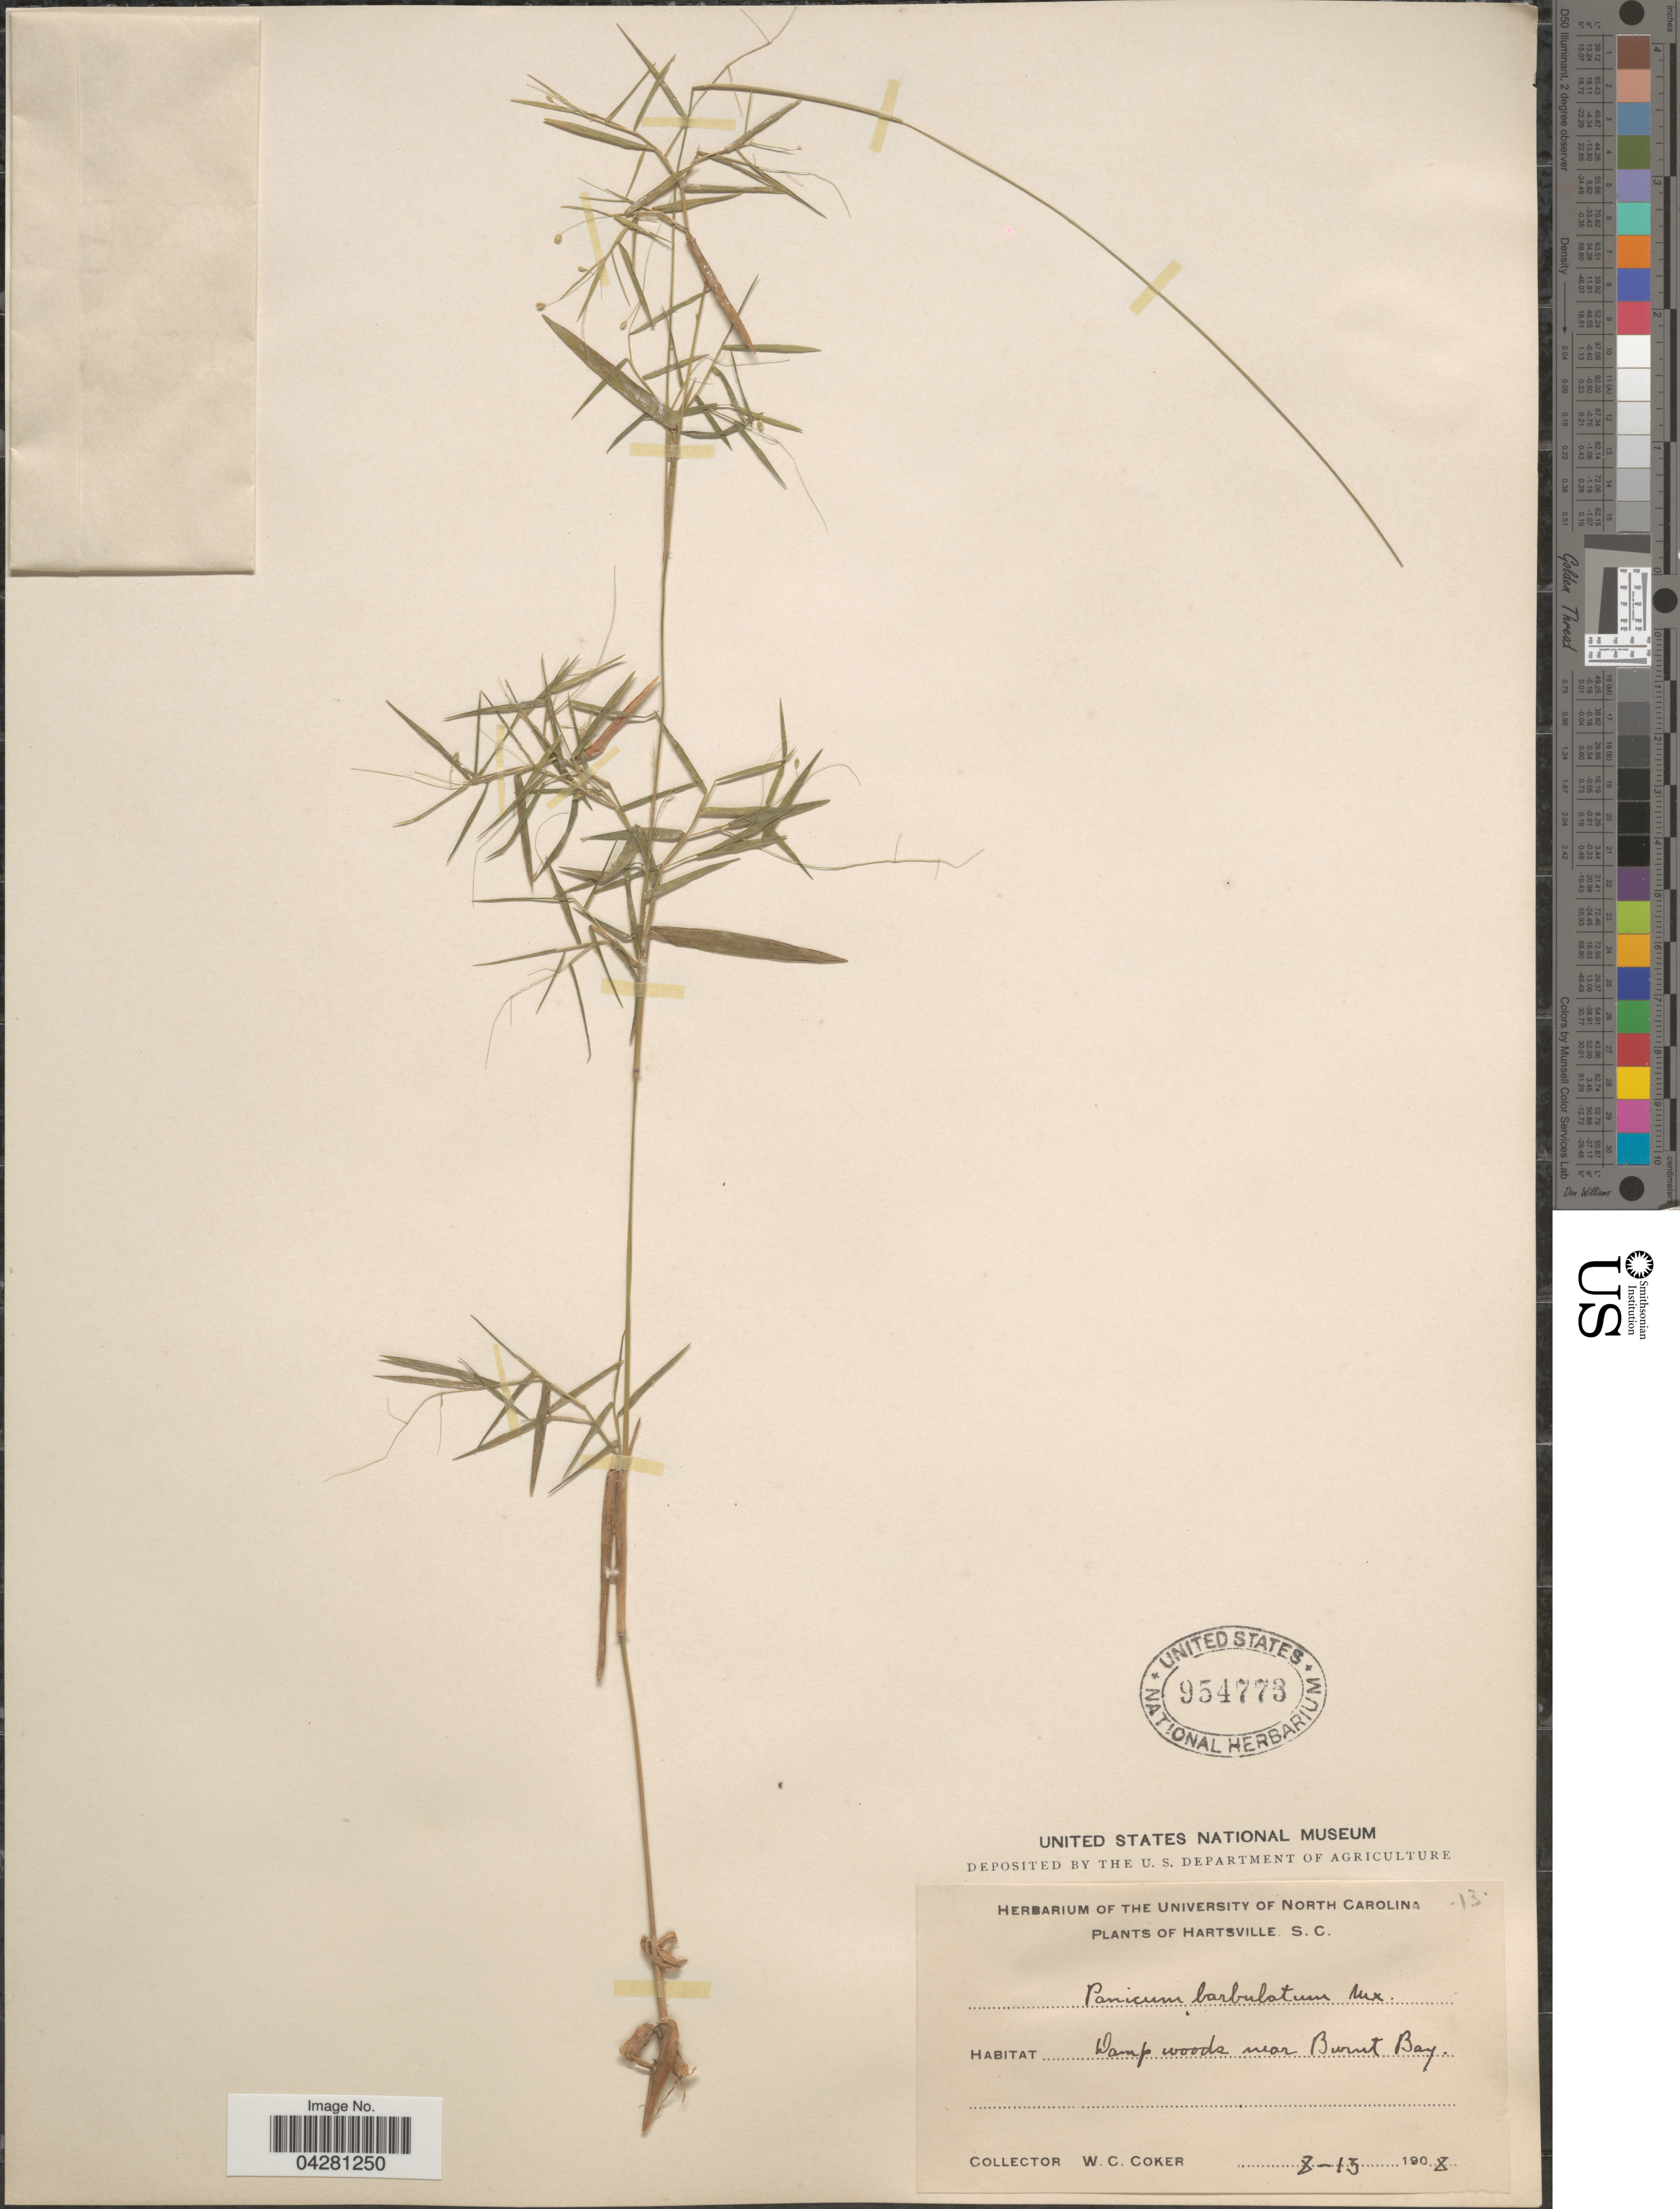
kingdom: Plantae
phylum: Tracheophyta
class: Liliopsida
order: Poales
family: Poaceae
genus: Dichanthelium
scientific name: Dichanthelium dichotomum var. dichotomum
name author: (L.) Gould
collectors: W. Coker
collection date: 1908-08-13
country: United States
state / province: South Carolina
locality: Hartsville. Damp woods near Burnt Bay.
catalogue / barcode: US 954773